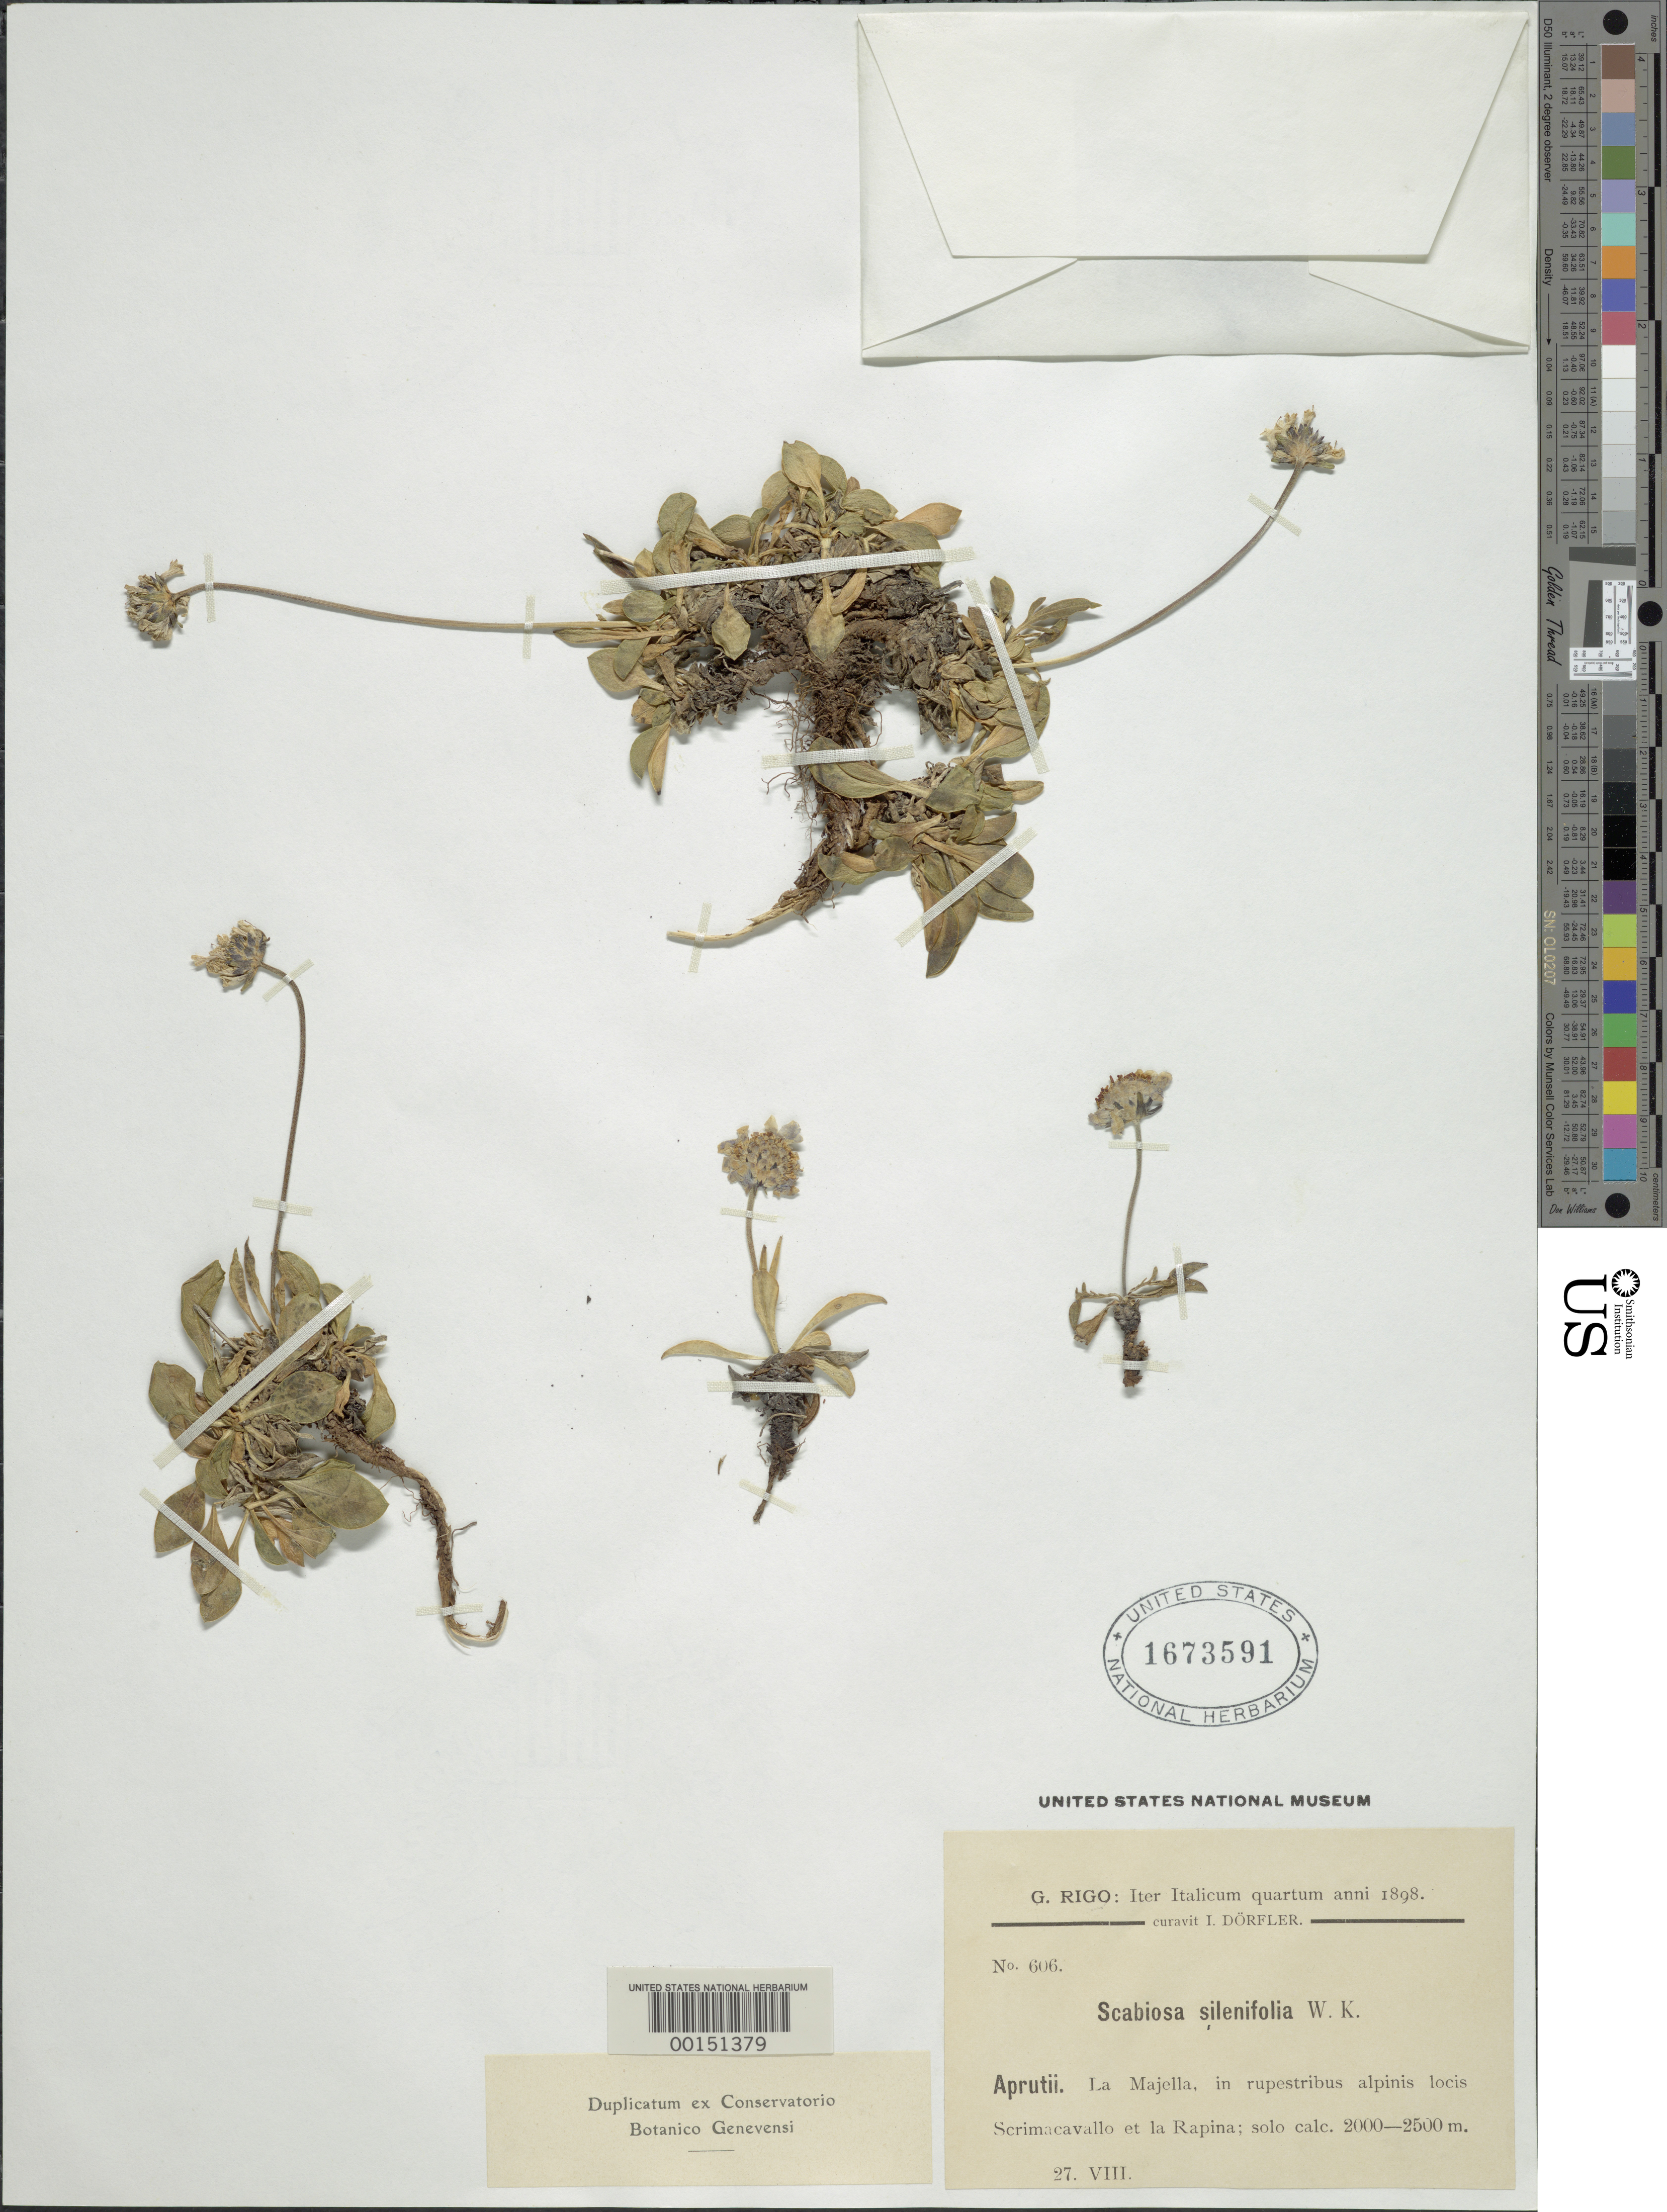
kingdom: Plantae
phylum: Tracheophyta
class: Magnoliopsida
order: Dipsacales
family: Caprifoliaceae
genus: Scabiosa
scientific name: Scabiosa silenifolia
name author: Waldst. & Kit.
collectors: I. Dörfler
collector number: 606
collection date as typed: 27 Aug 1898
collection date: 1898-08-27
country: Italy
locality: Aprutii, La Majella, between Scimacavallo and Rapina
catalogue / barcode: US 1673591